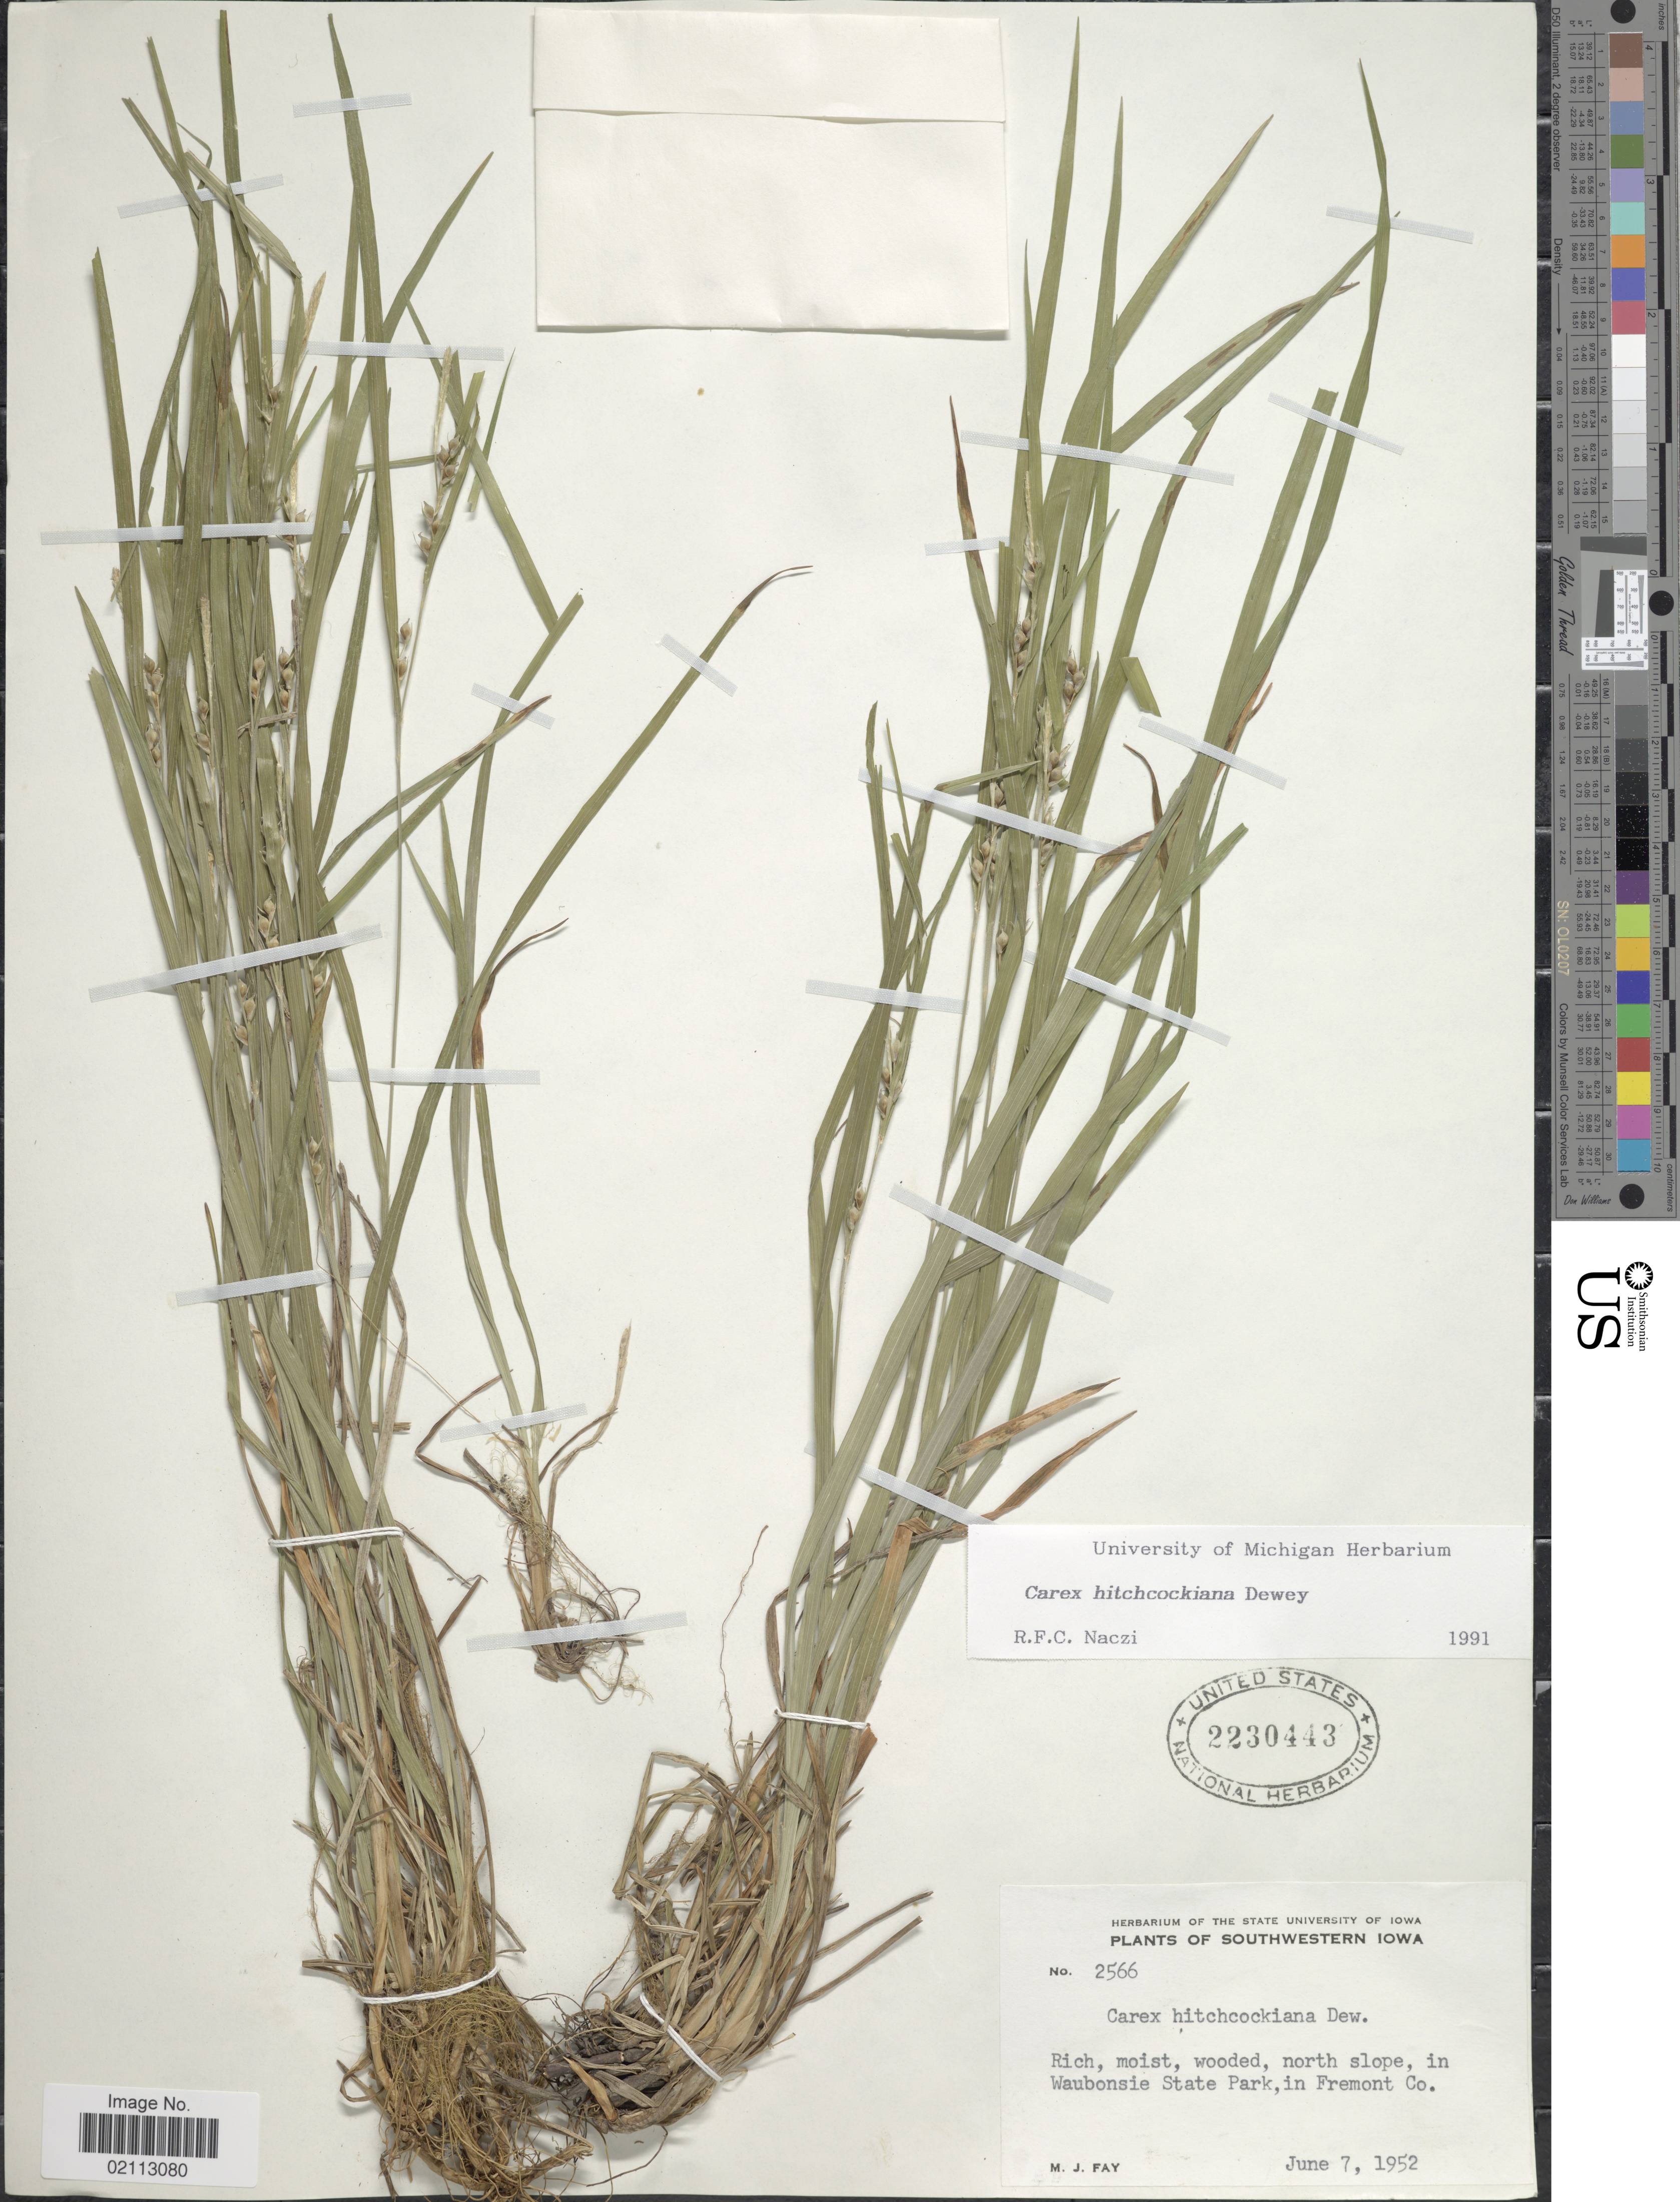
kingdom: Plantae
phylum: Tracheophyta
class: Liliopsida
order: Poales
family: Cyperaceae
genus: Carex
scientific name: Carex hitchcockiana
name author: Dewey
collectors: M. Fay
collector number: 2566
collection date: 1952-06-07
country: United States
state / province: Iowa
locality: Southwestern Iowa. Rich, moist, wooded, north slope, in Waubonsie State Park, in Fremont Co.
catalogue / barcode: US 2230443